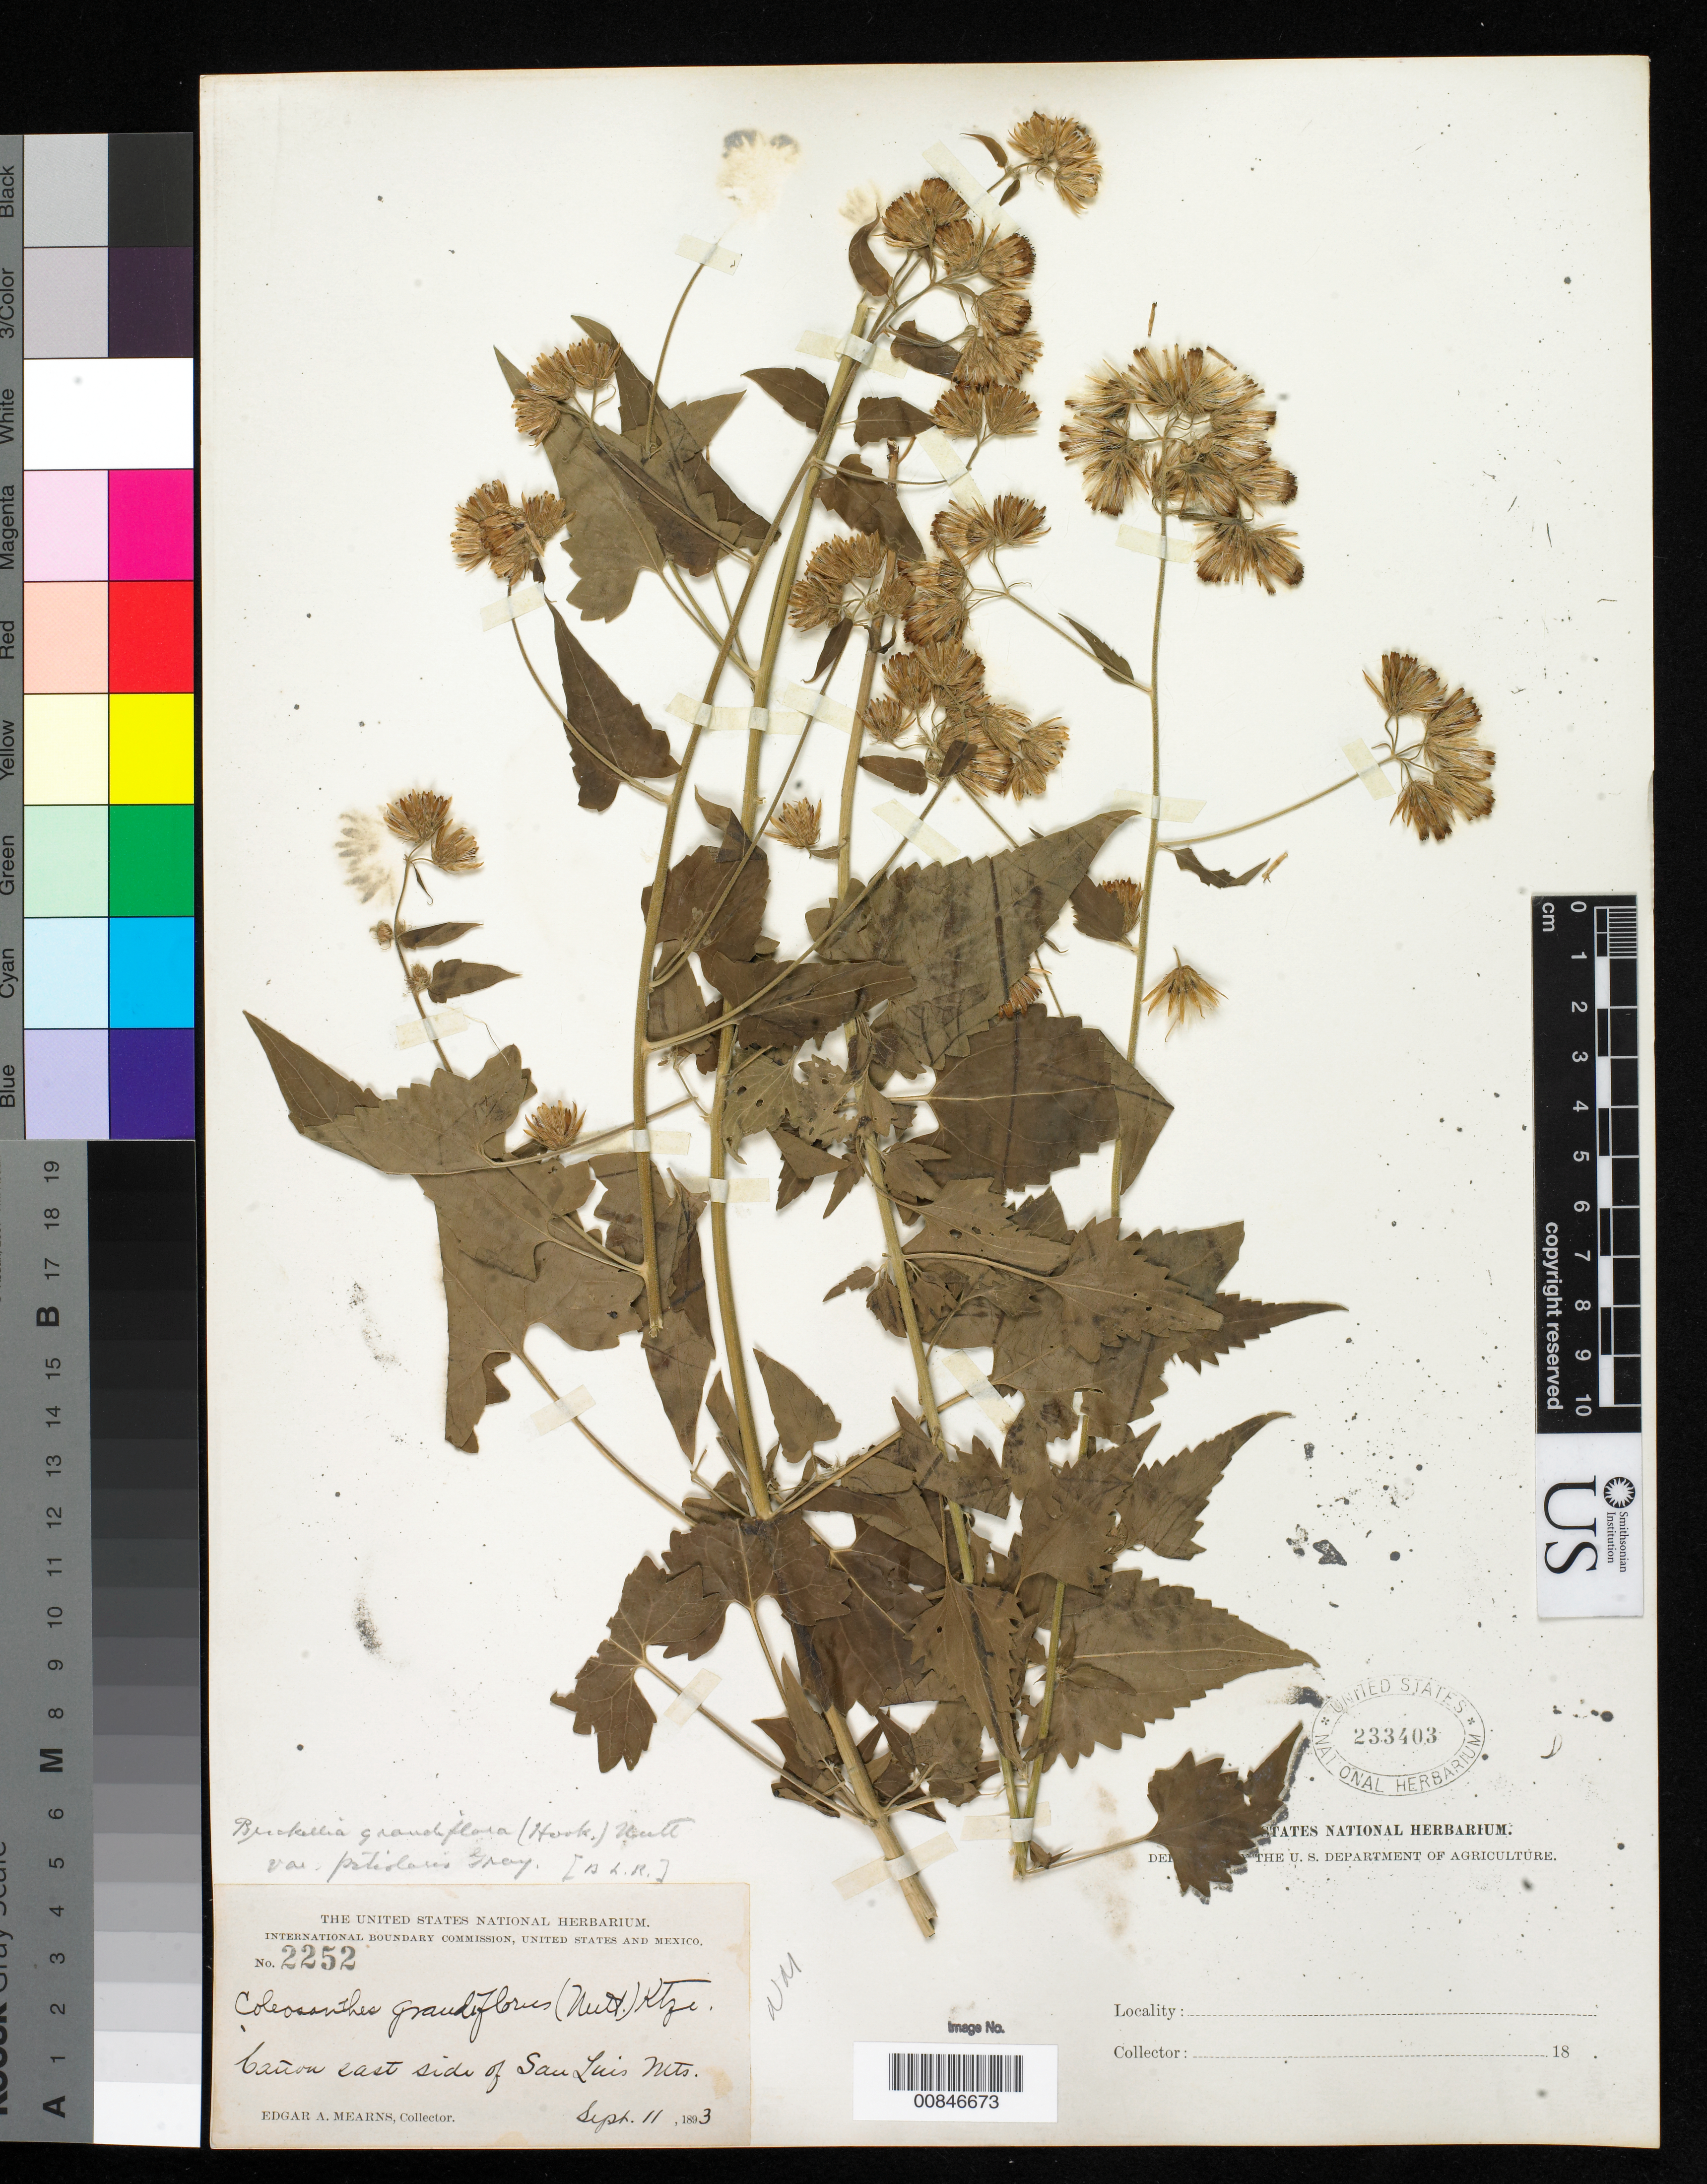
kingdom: Plantae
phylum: Tracheophyta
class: Magnoliopsida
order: Asterales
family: Asteraceae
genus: Brickellia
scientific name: Brickellia grandiflora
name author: (Hook.) Nutt.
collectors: E. A. Mearns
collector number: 2252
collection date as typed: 11 Sep 1893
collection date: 1893-09-11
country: United States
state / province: New Mexico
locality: Cañon east of San Luis Mts.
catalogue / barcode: US 233403